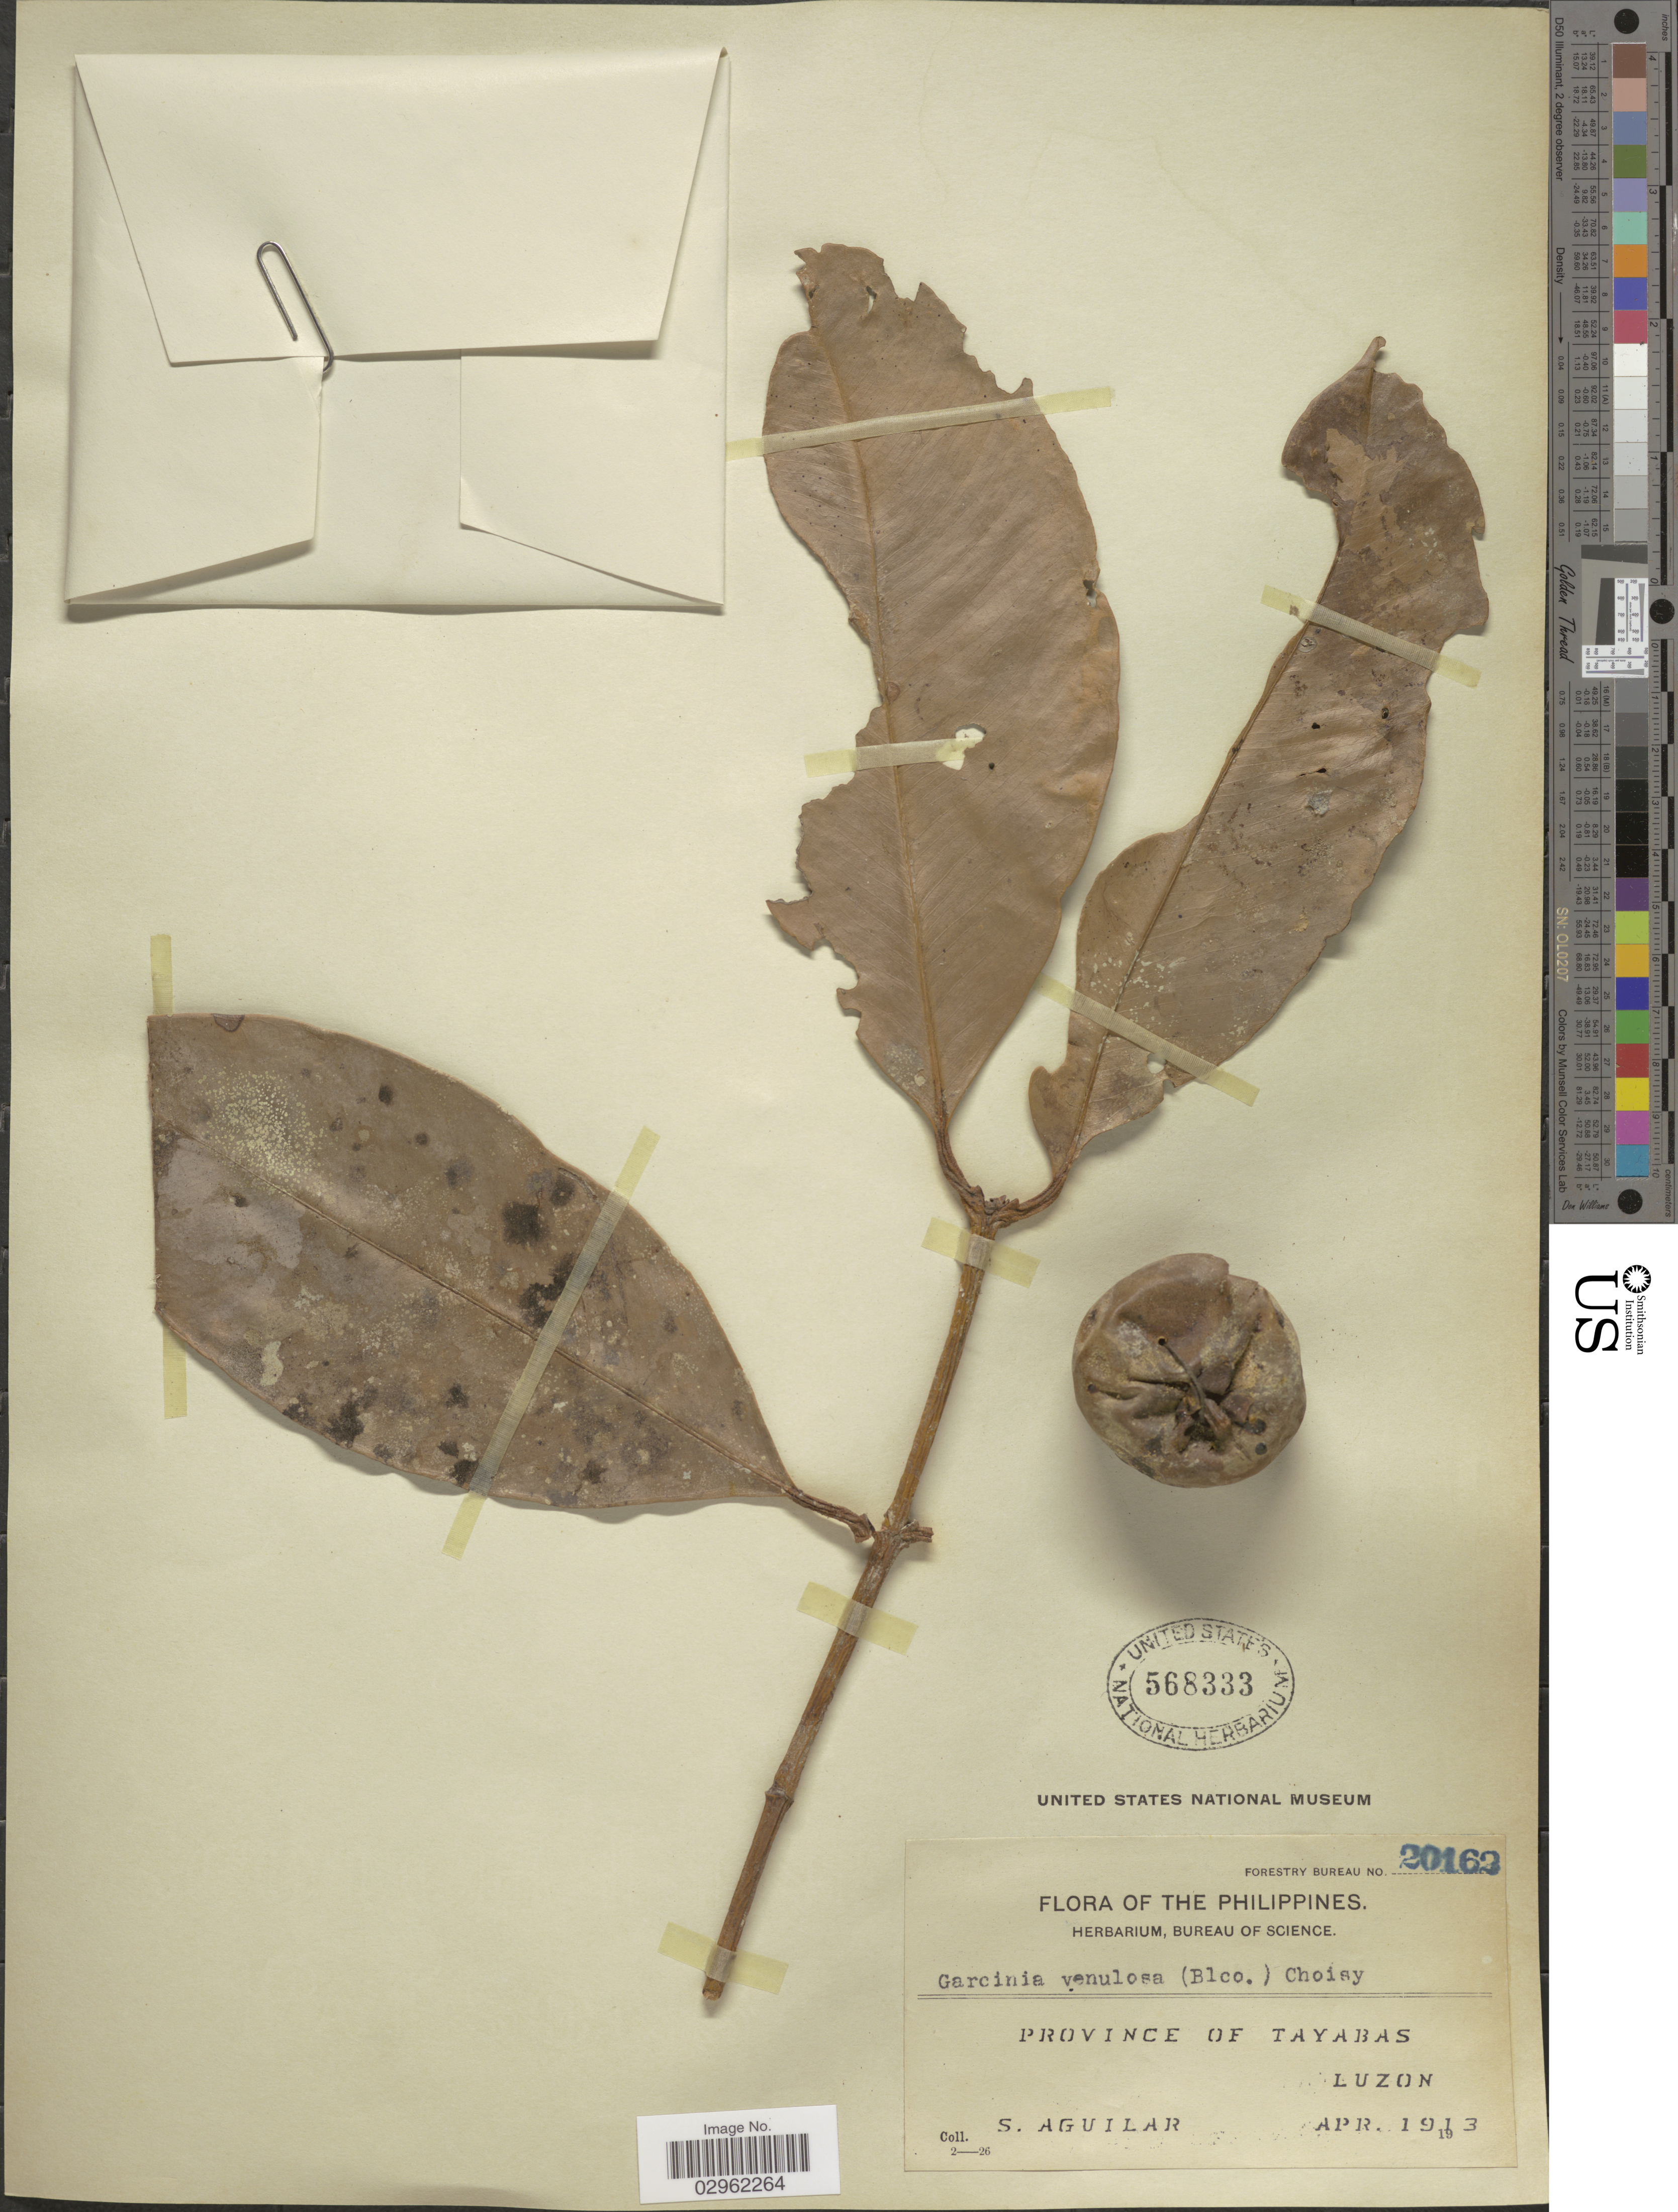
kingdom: Plantae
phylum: Tracheophyta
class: Magnoliopsida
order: Malpighiales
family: Clusiaceae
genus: Garcinia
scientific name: Garcinia venulosa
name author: (Blanco) Choisy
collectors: S. Aguilar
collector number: Forestry Bureau 20162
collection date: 1913-04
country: Philippines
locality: Province of Tayabas, Luzon.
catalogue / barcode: US 568333